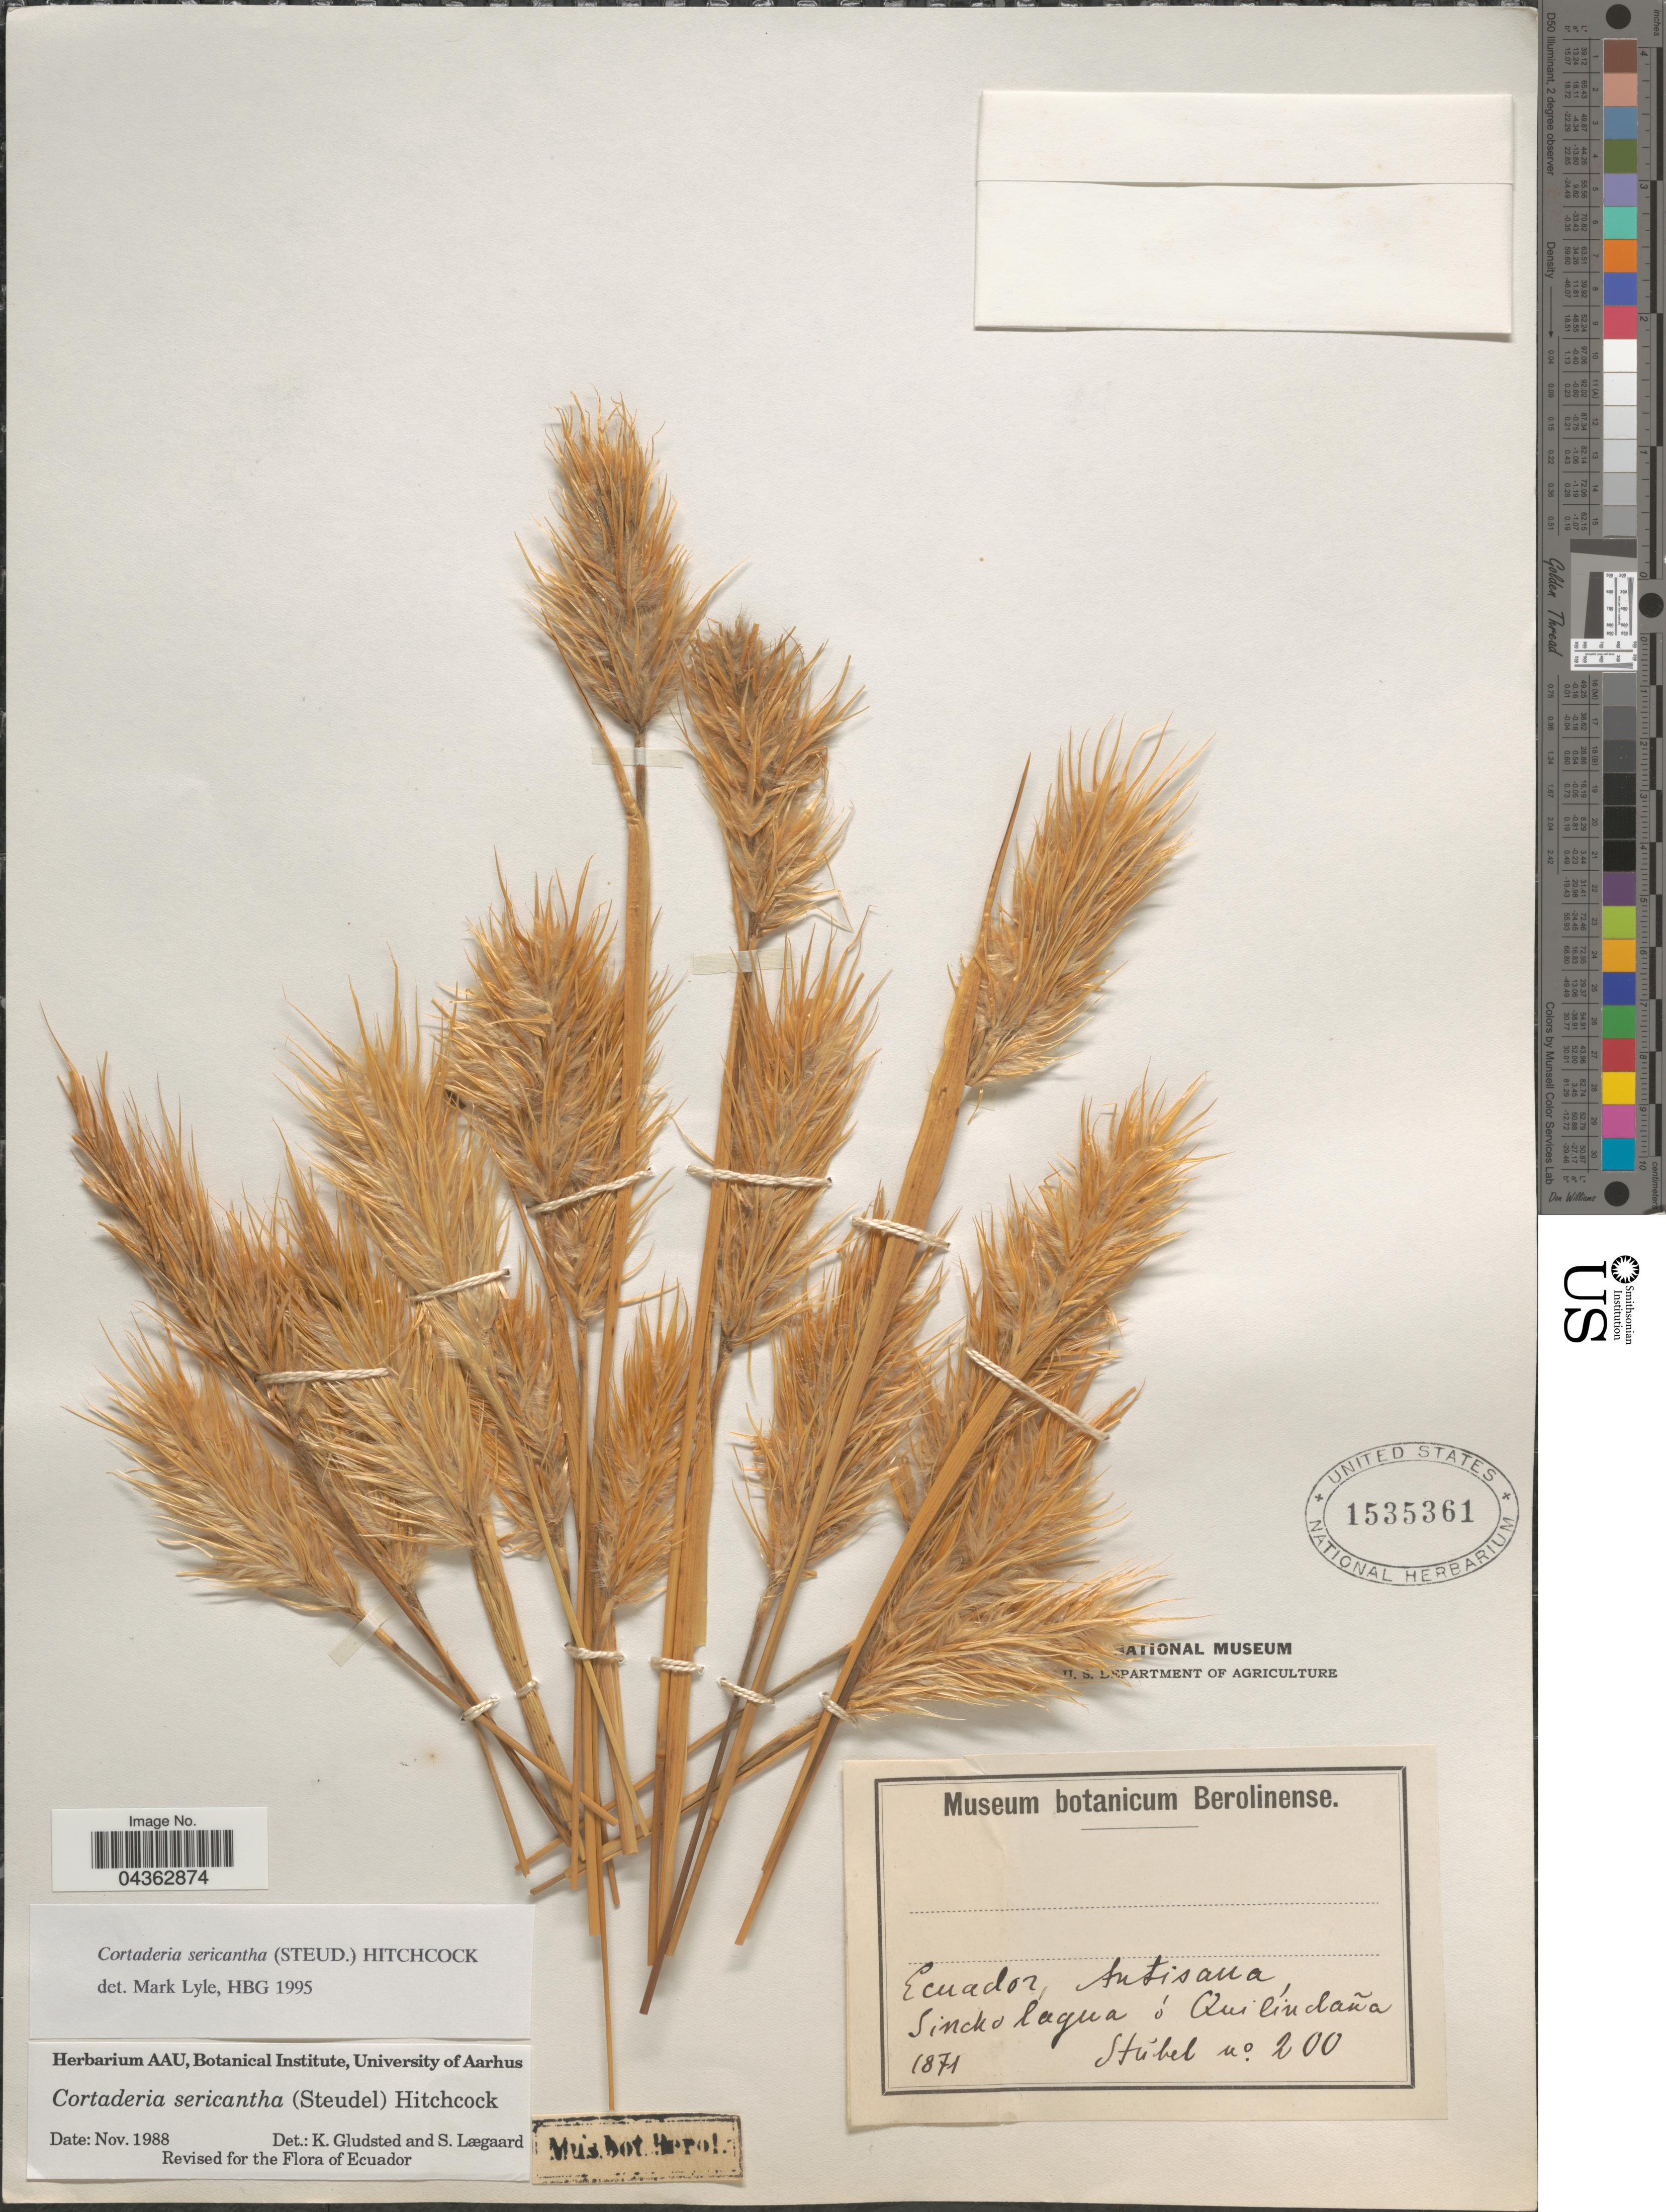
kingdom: Plantae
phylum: Tracheophyta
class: Liliopsida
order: Poales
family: Poaceae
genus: Cortaderia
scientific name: Cortaderia sericantha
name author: (Steud.) Hitchc.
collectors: -. Stubel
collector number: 200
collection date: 1871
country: Ecuador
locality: Antisana, Sincholagua: Quilíadaña.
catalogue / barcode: US 1535361